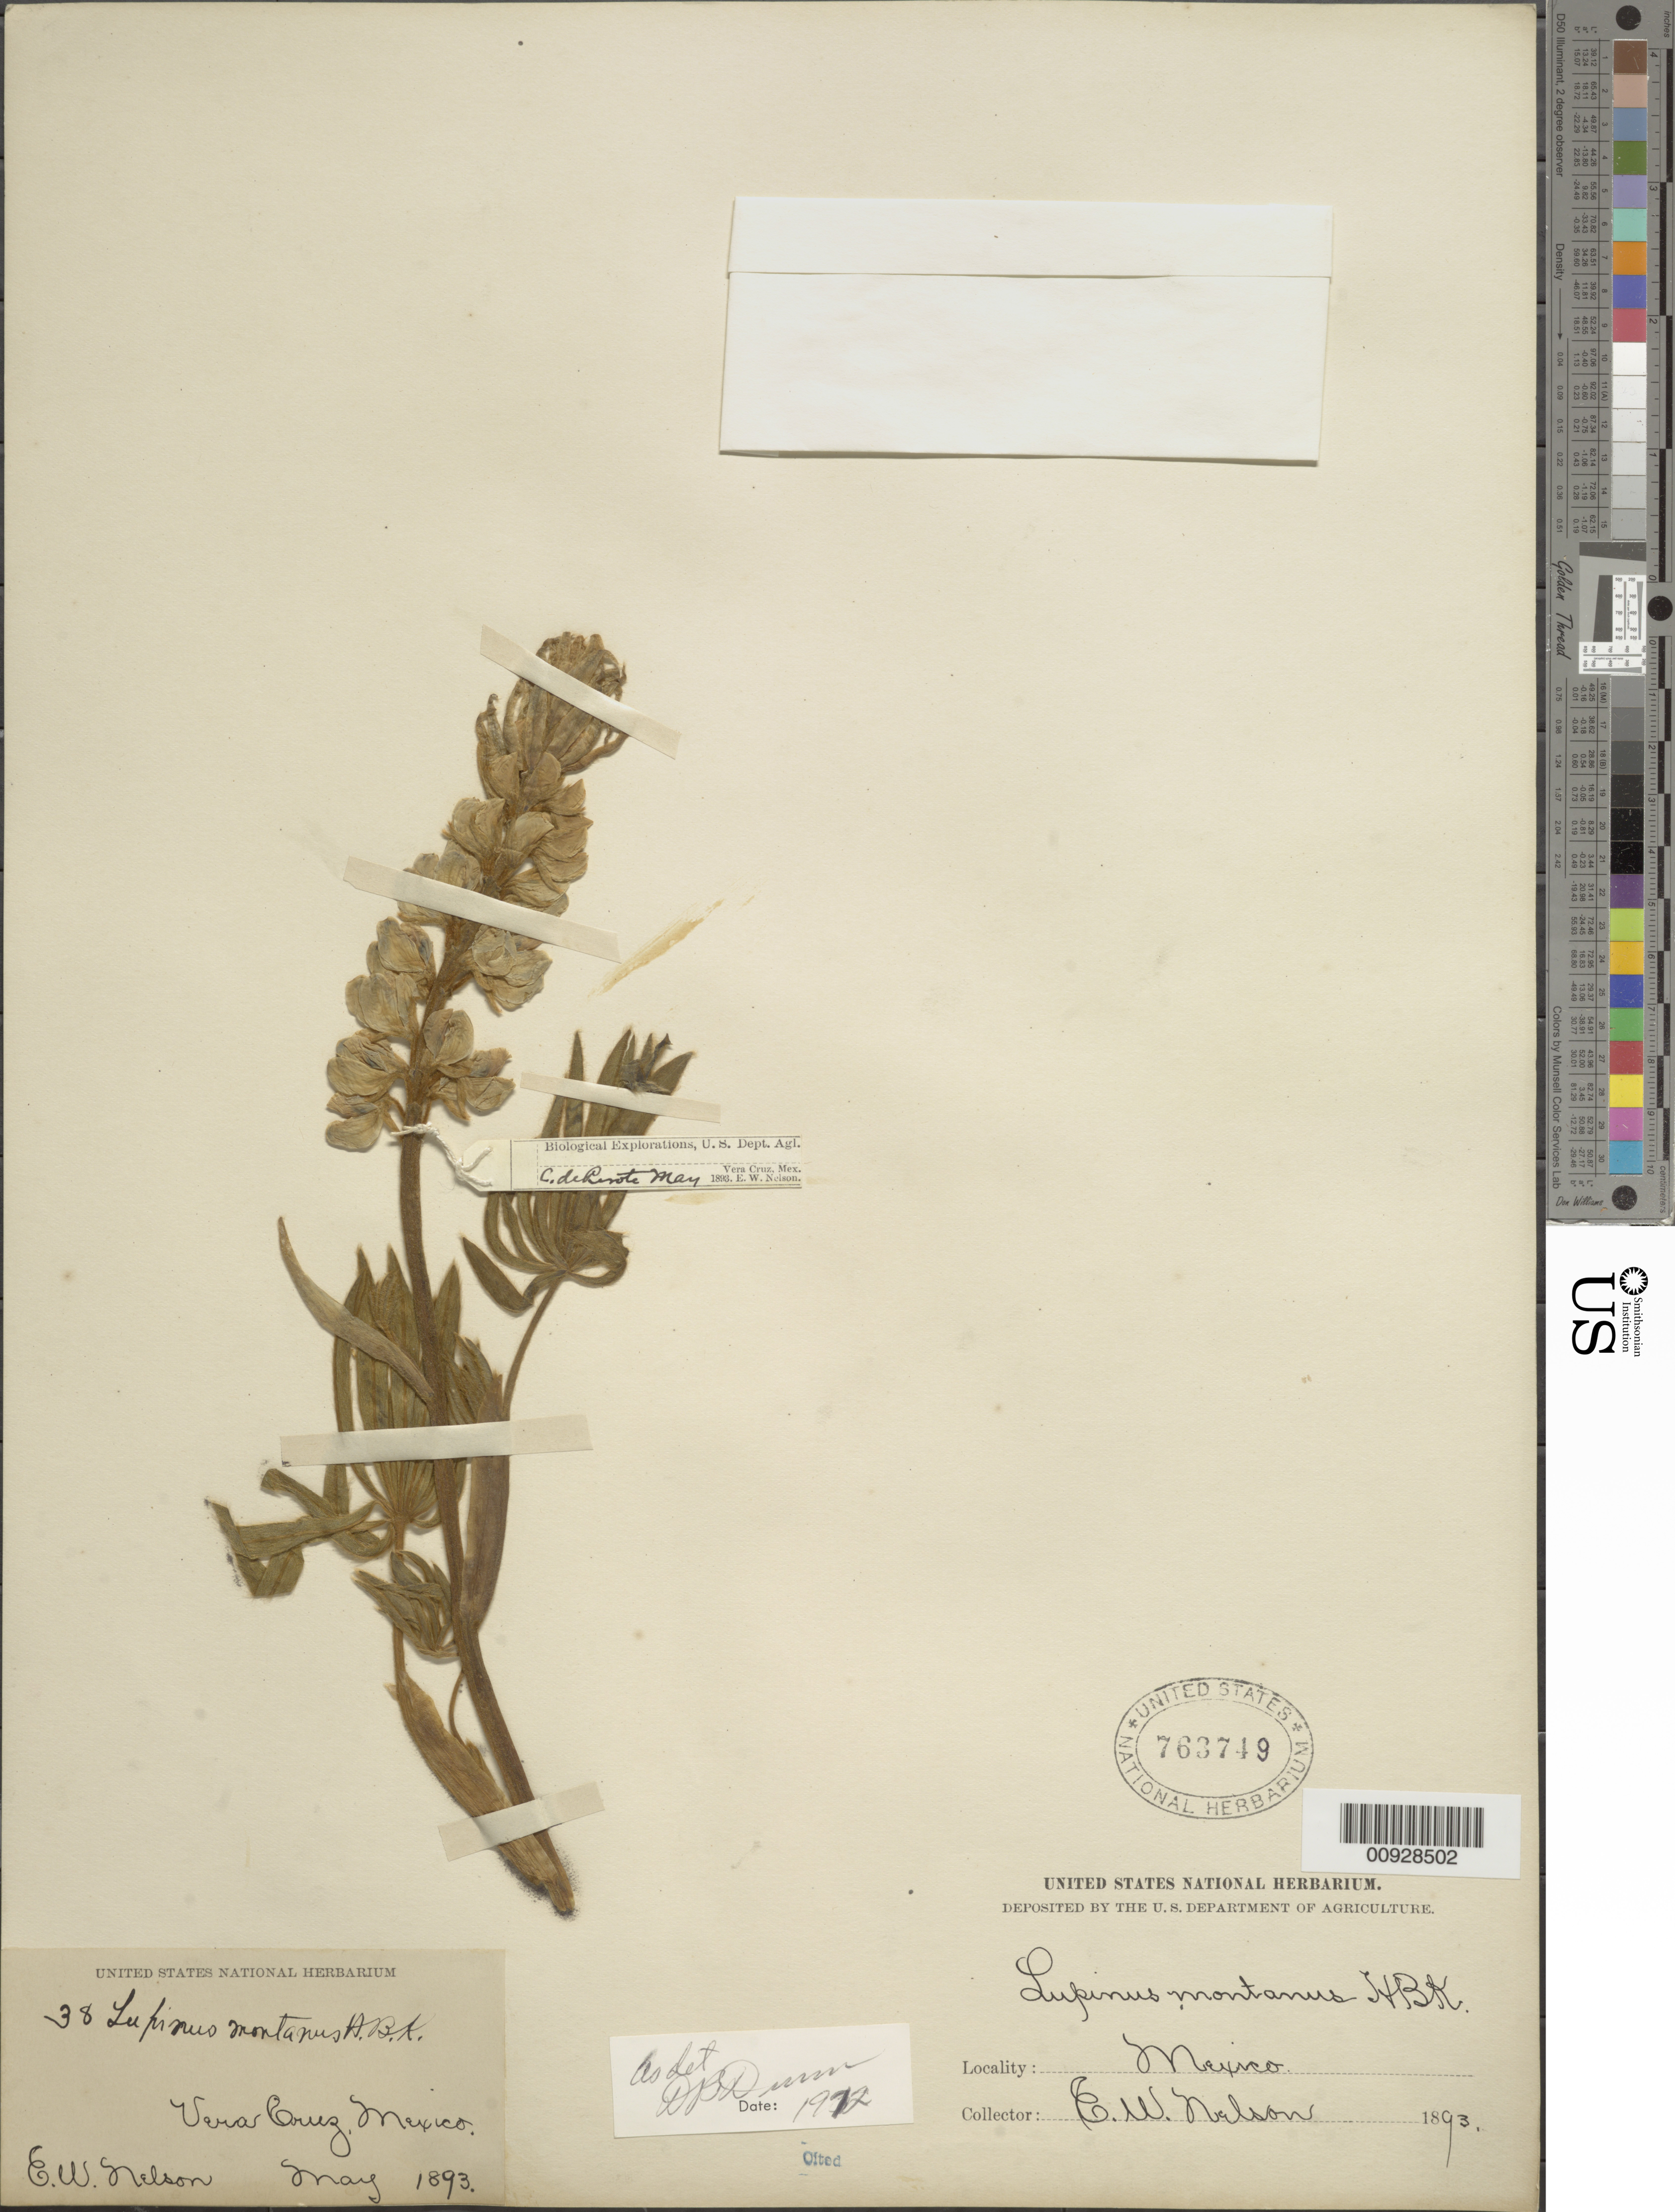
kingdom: Plantae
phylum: Tracheophyta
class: Magnoliopsida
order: Fabales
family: Fabaceae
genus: Lupinus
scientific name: Lupinus montanus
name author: Kunth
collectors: E. W. Nelson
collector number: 38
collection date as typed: May 1893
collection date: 1893-05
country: Mexico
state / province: Veracruz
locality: Cofre de Perote, Veracruz.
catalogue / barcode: US 763749